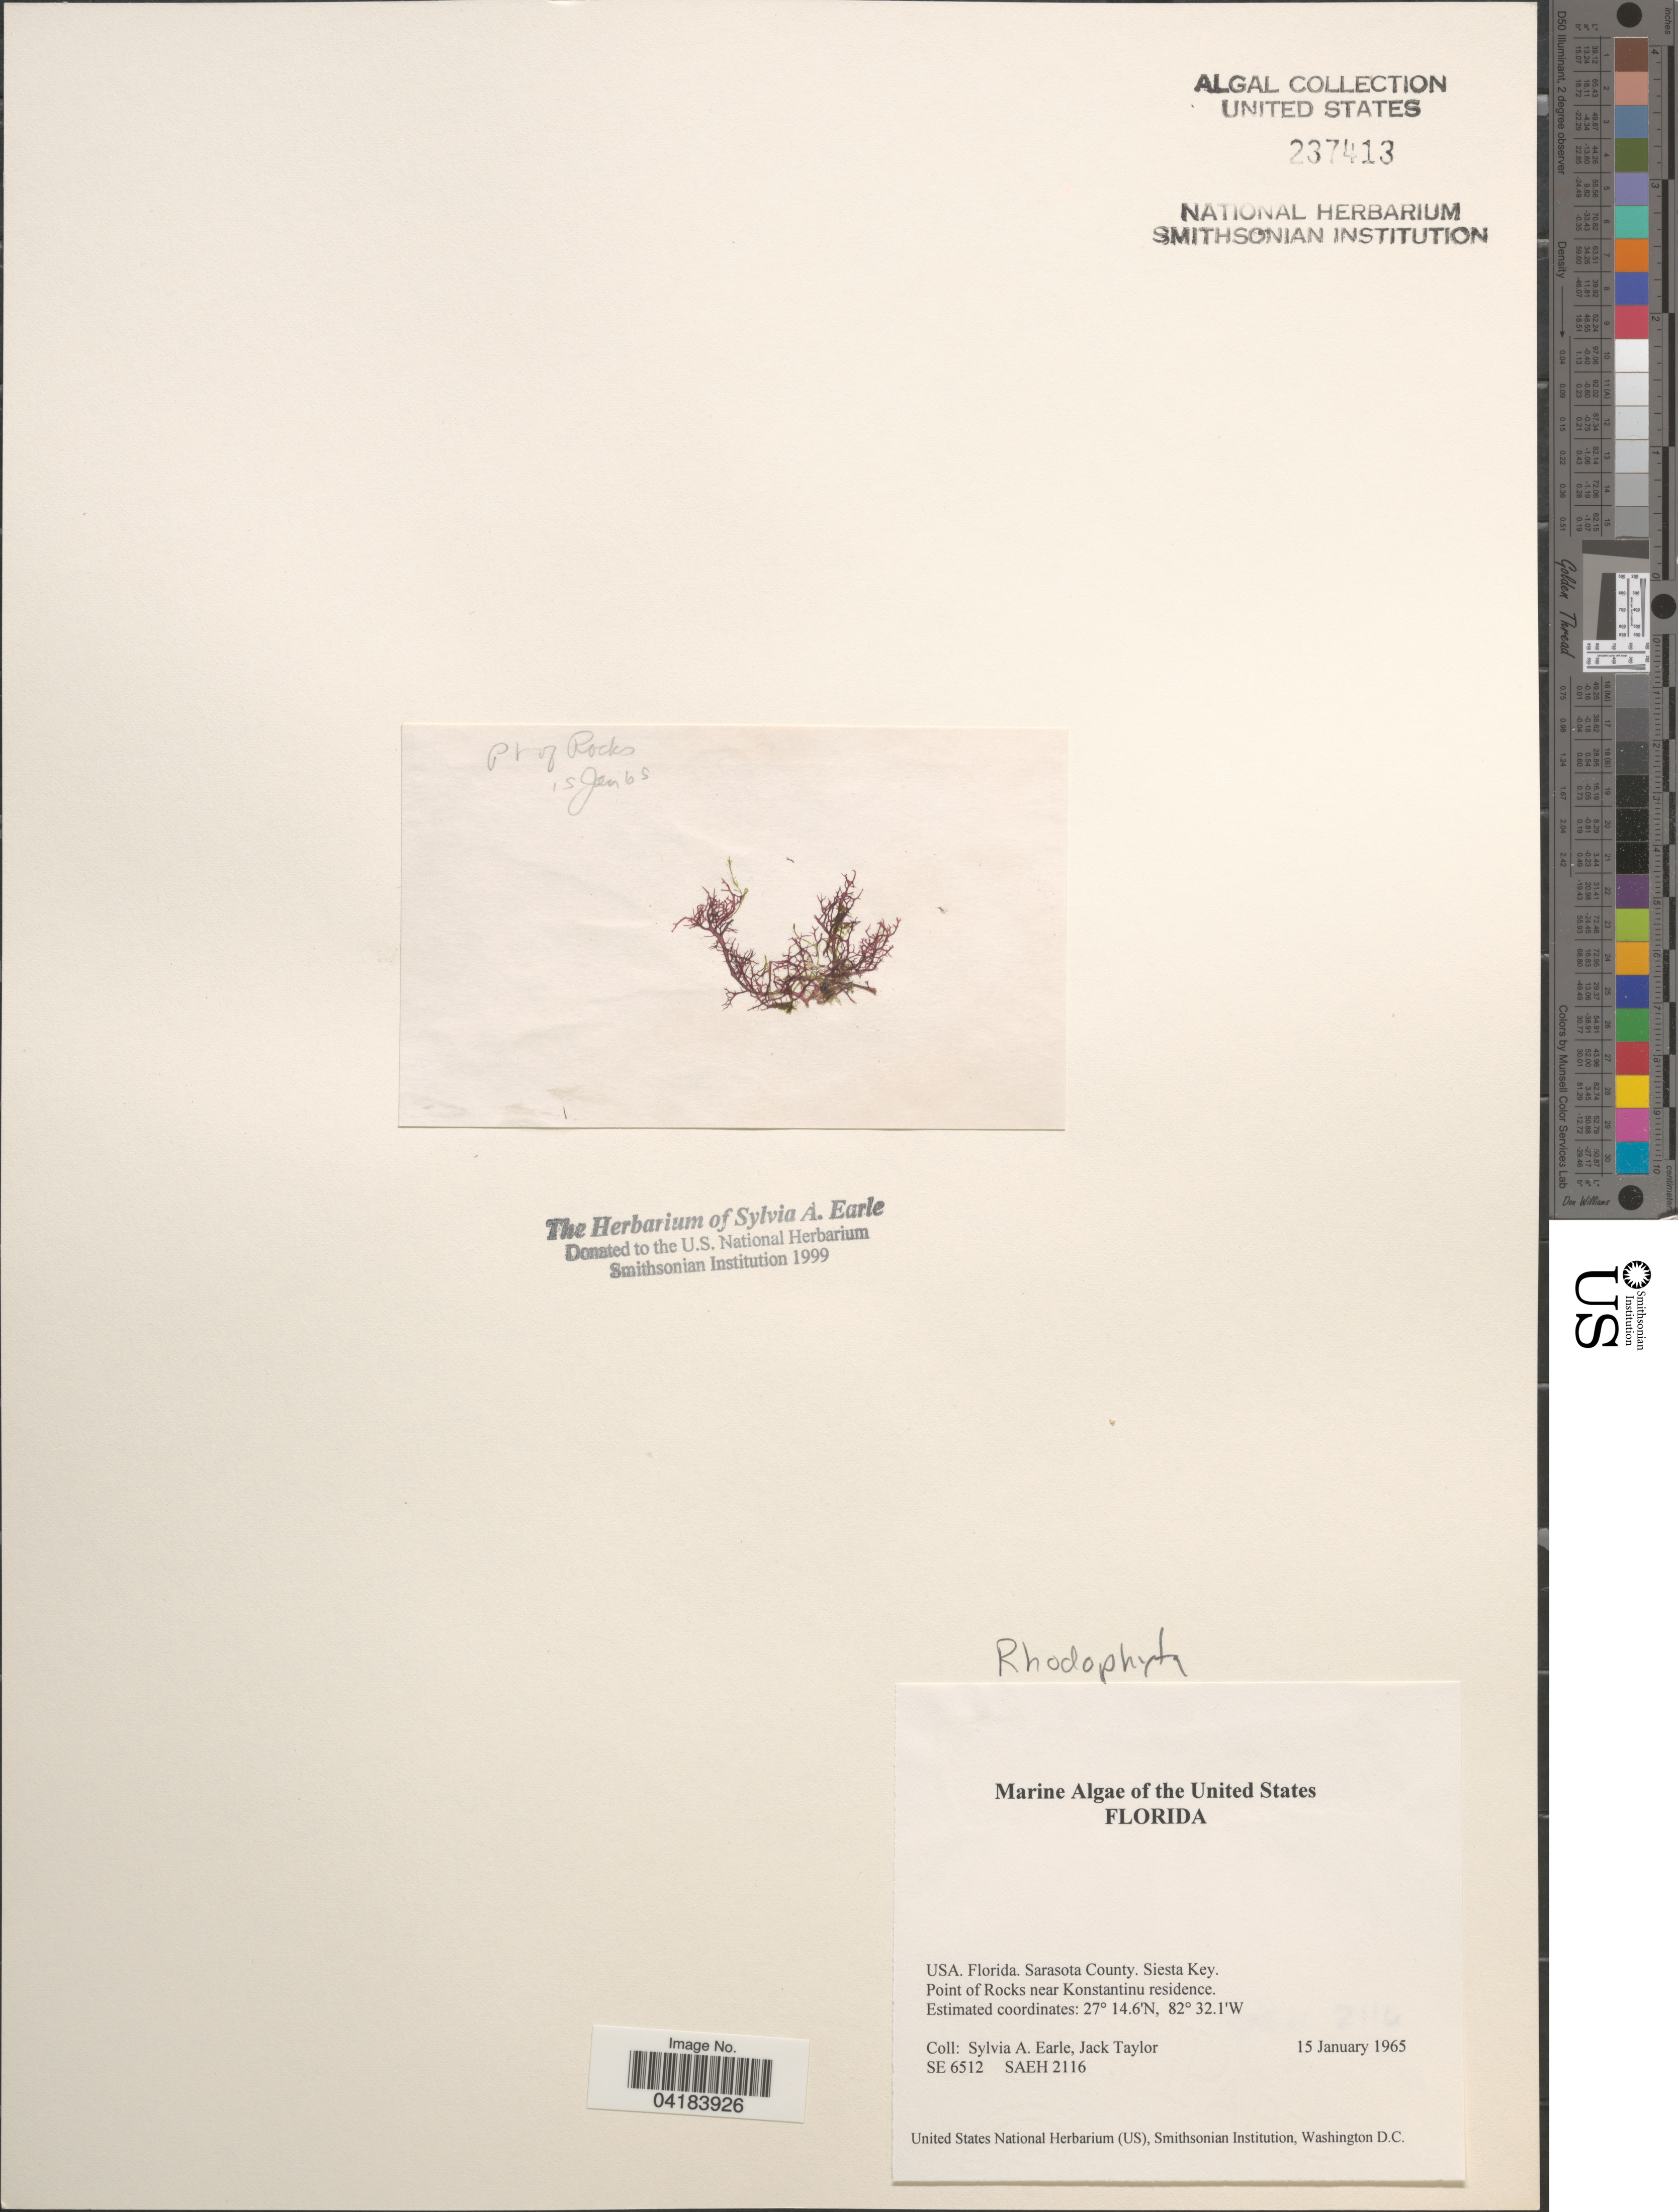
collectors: S. A. Earle & J. Taylor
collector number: SE6512/SAEH2116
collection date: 1965-01-15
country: United States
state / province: Florida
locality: Sarasota County. Siesta Key. Point of Rocks near Konstantinu residence.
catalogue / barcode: US 237413